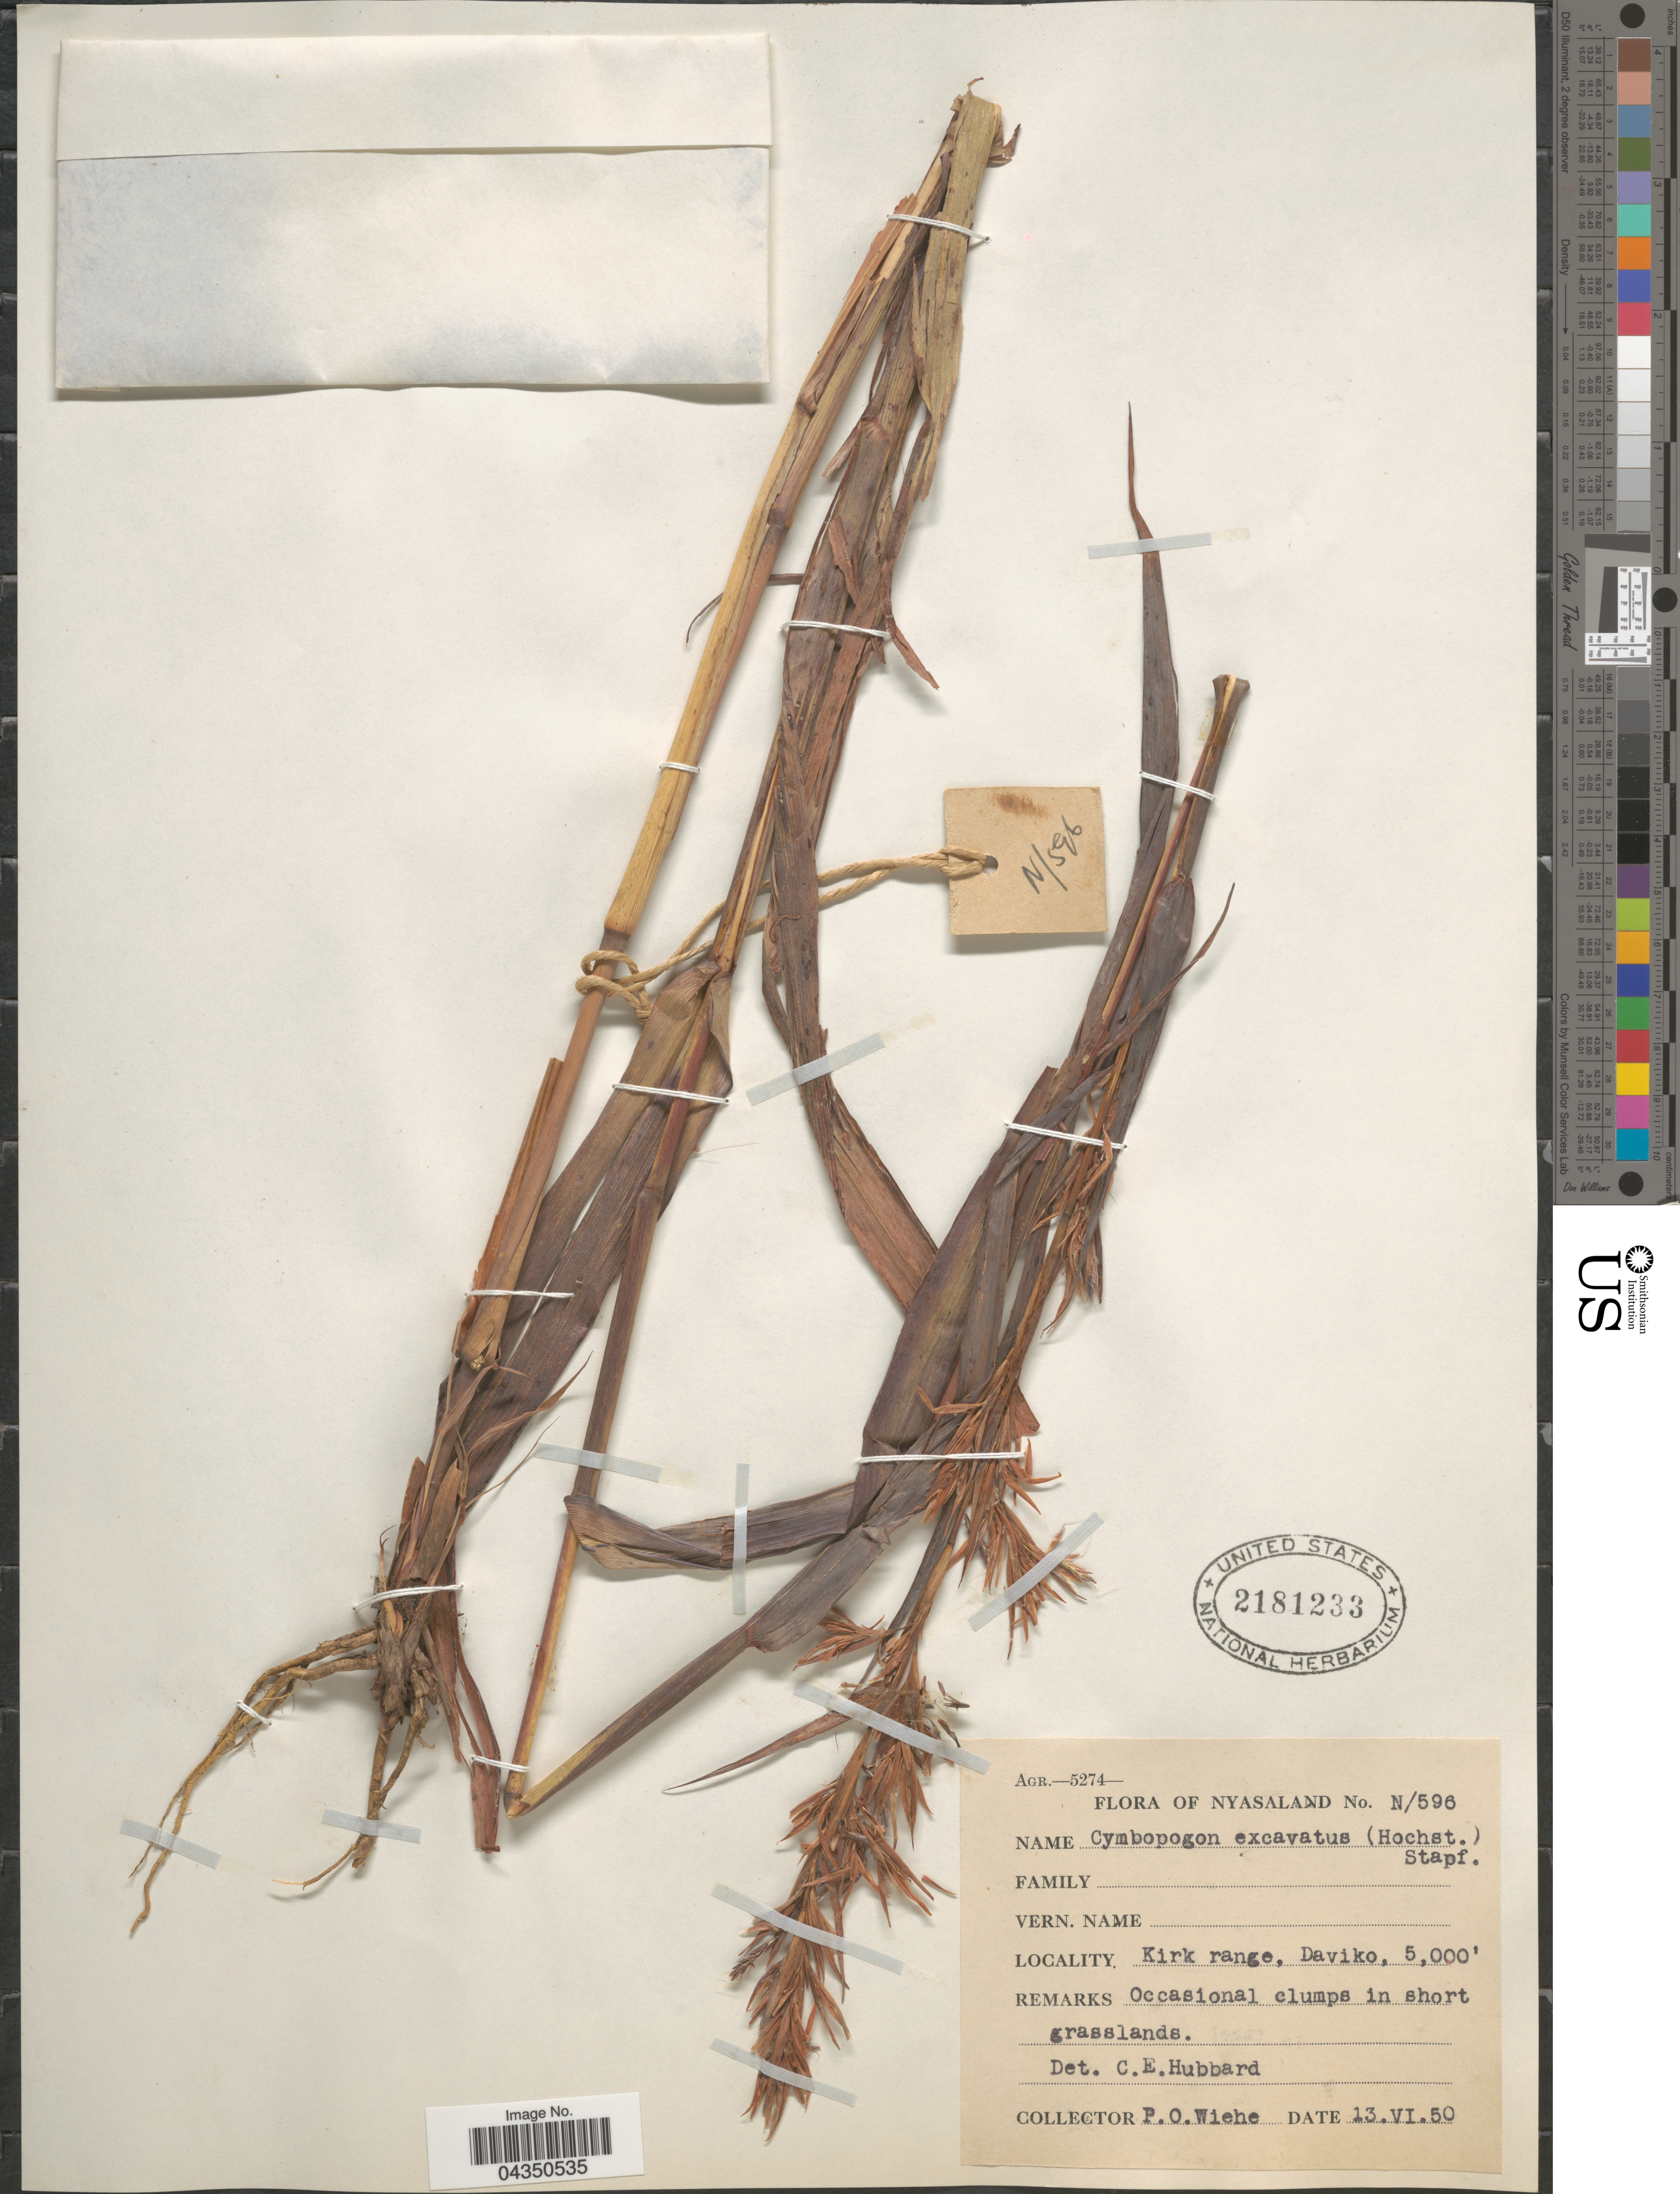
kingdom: Plantae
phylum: Tracheophyta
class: Liliopsida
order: Poales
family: Poaceae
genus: Cymbopogon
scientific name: Cymbopogon caesius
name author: (Nees ex Hook. & Arn.) Stapf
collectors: P. Wiehe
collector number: N/596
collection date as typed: Transcribed d/m/y: 13/6/50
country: Malawi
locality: Nyasaland. Kirk range, Daviko.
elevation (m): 1524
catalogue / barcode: US 2181233